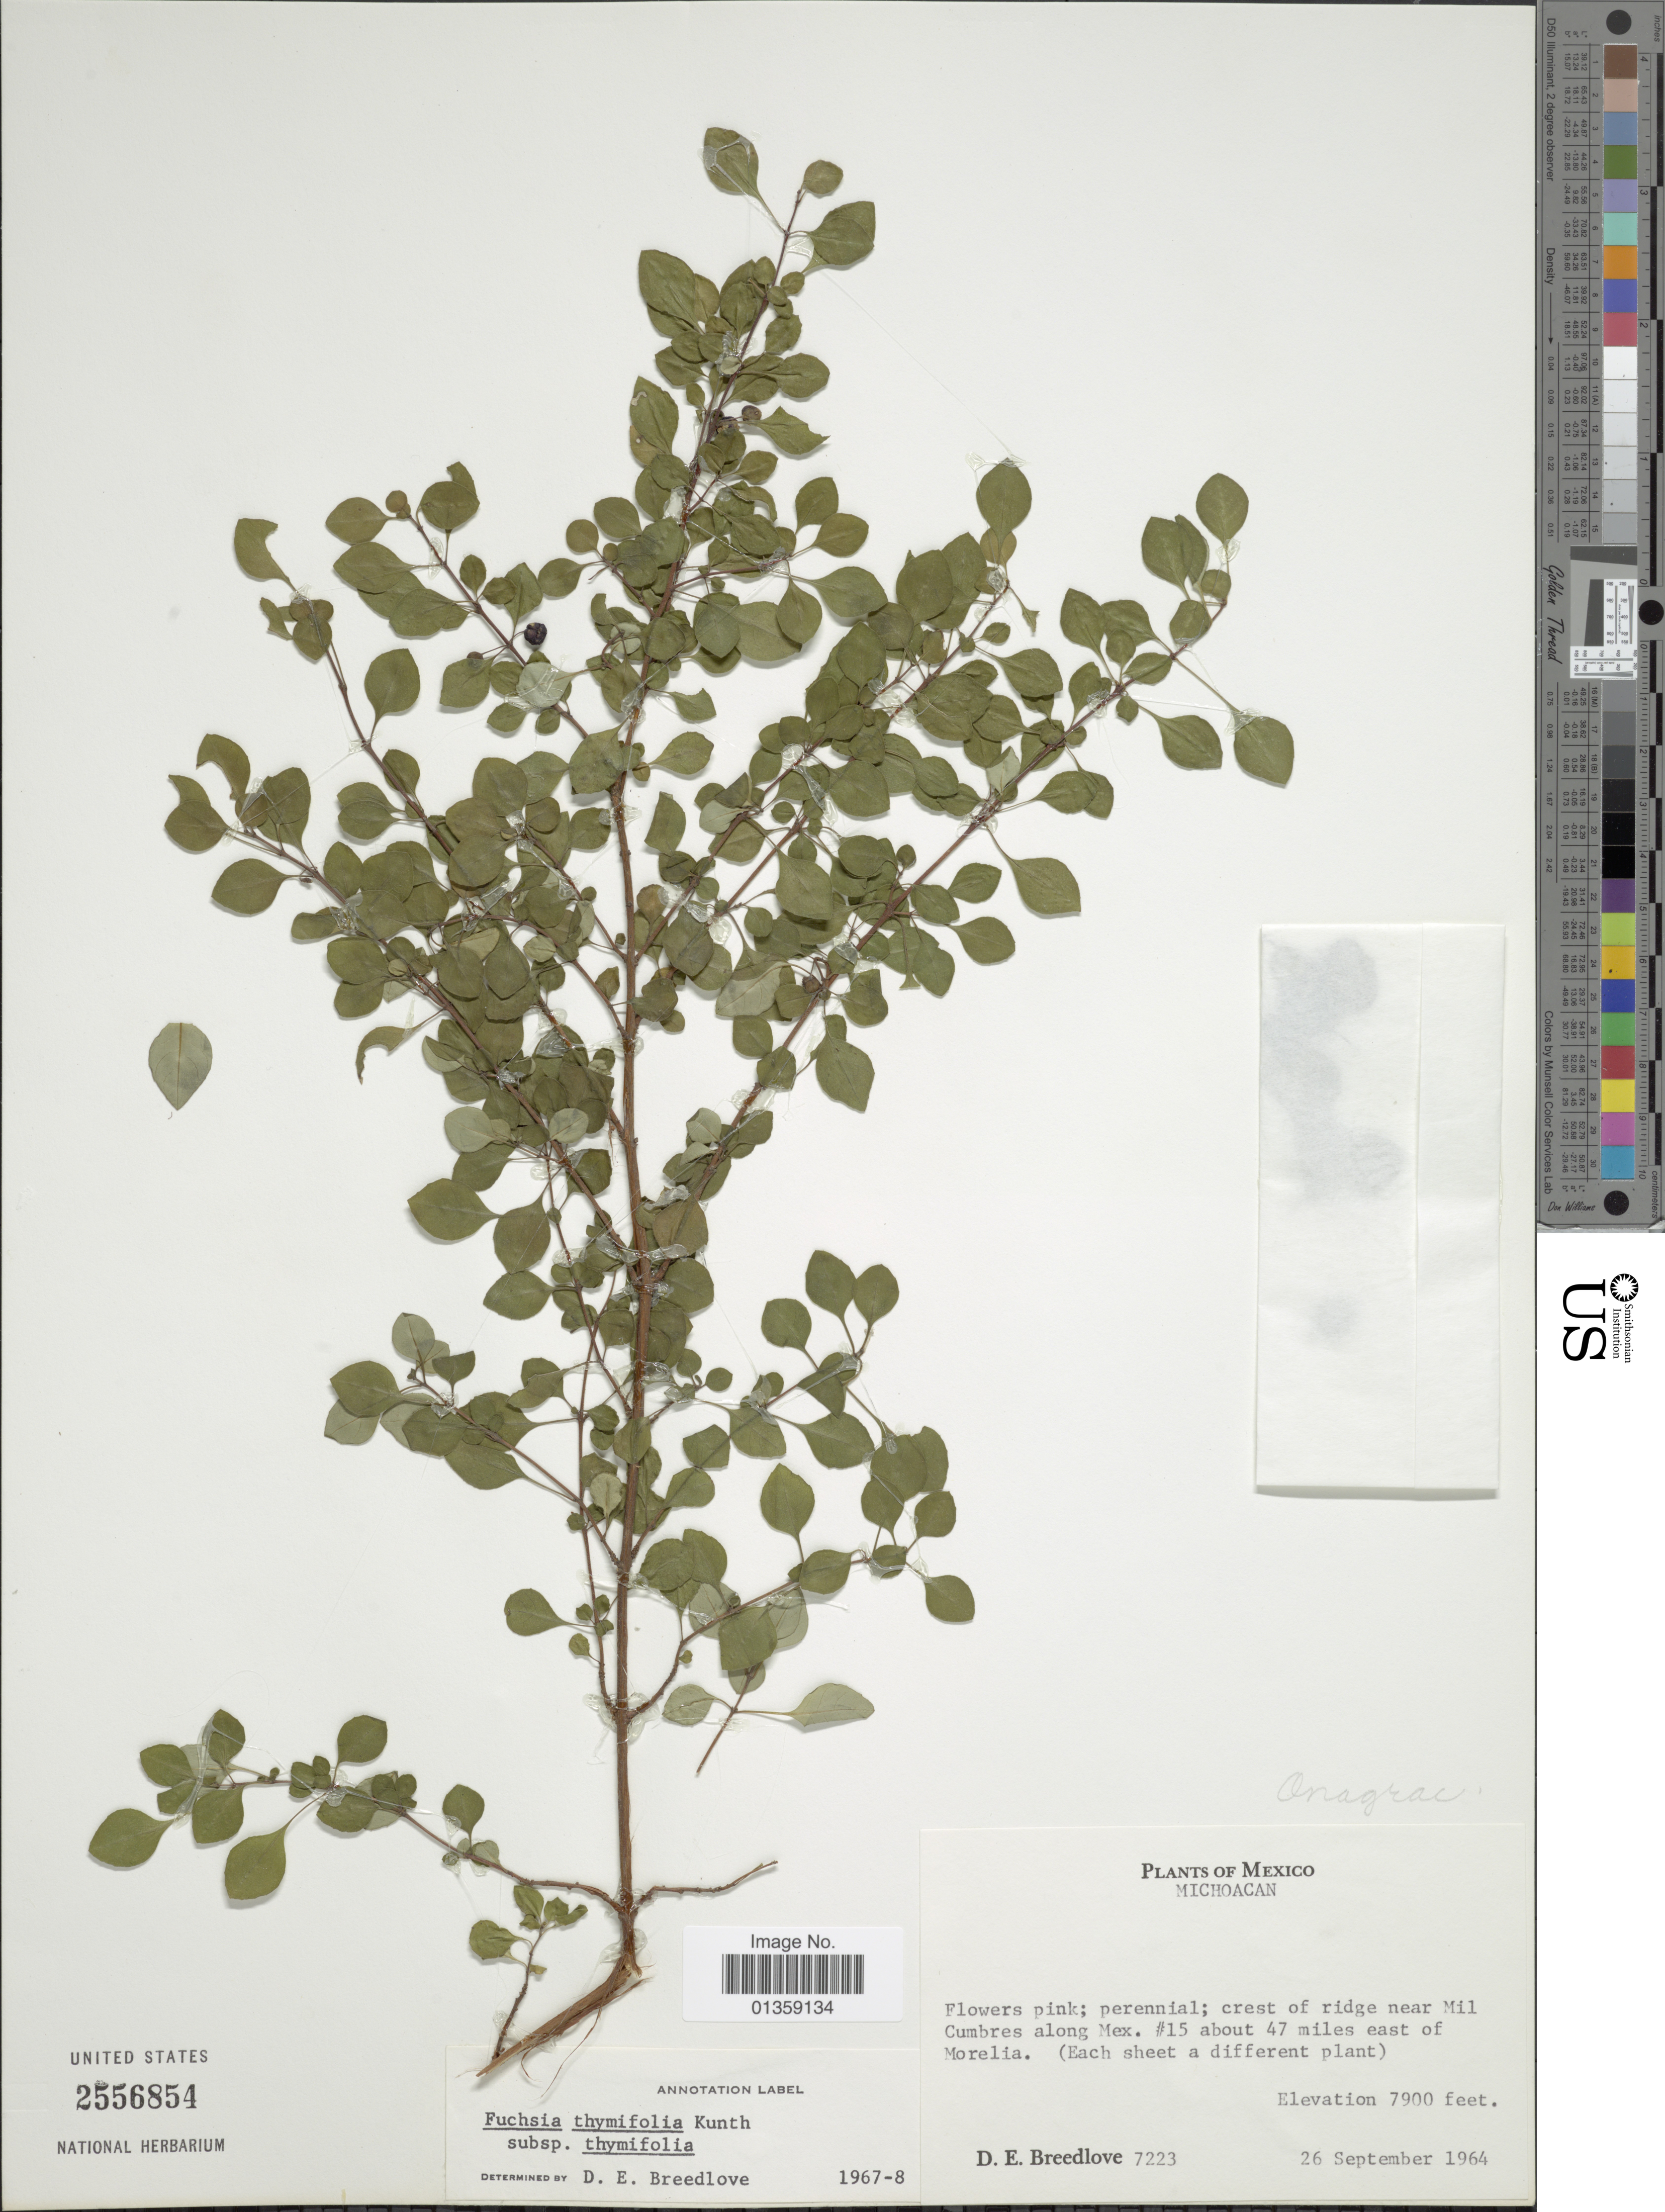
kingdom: Plantae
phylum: Tracheophyta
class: Magnoliopsida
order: Myrtales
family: Onagraceae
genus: Fuchsia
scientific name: Fuchsia thymifolia subsp. thymifolia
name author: Kunth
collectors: D. E. Breedlove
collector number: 7223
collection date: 1964-09-26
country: Mexico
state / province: Michoacán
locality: Crest of ridge near Mil Cumbres along Mex. #15 about 47 miles east of Morelia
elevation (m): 2408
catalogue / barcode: US 2556854